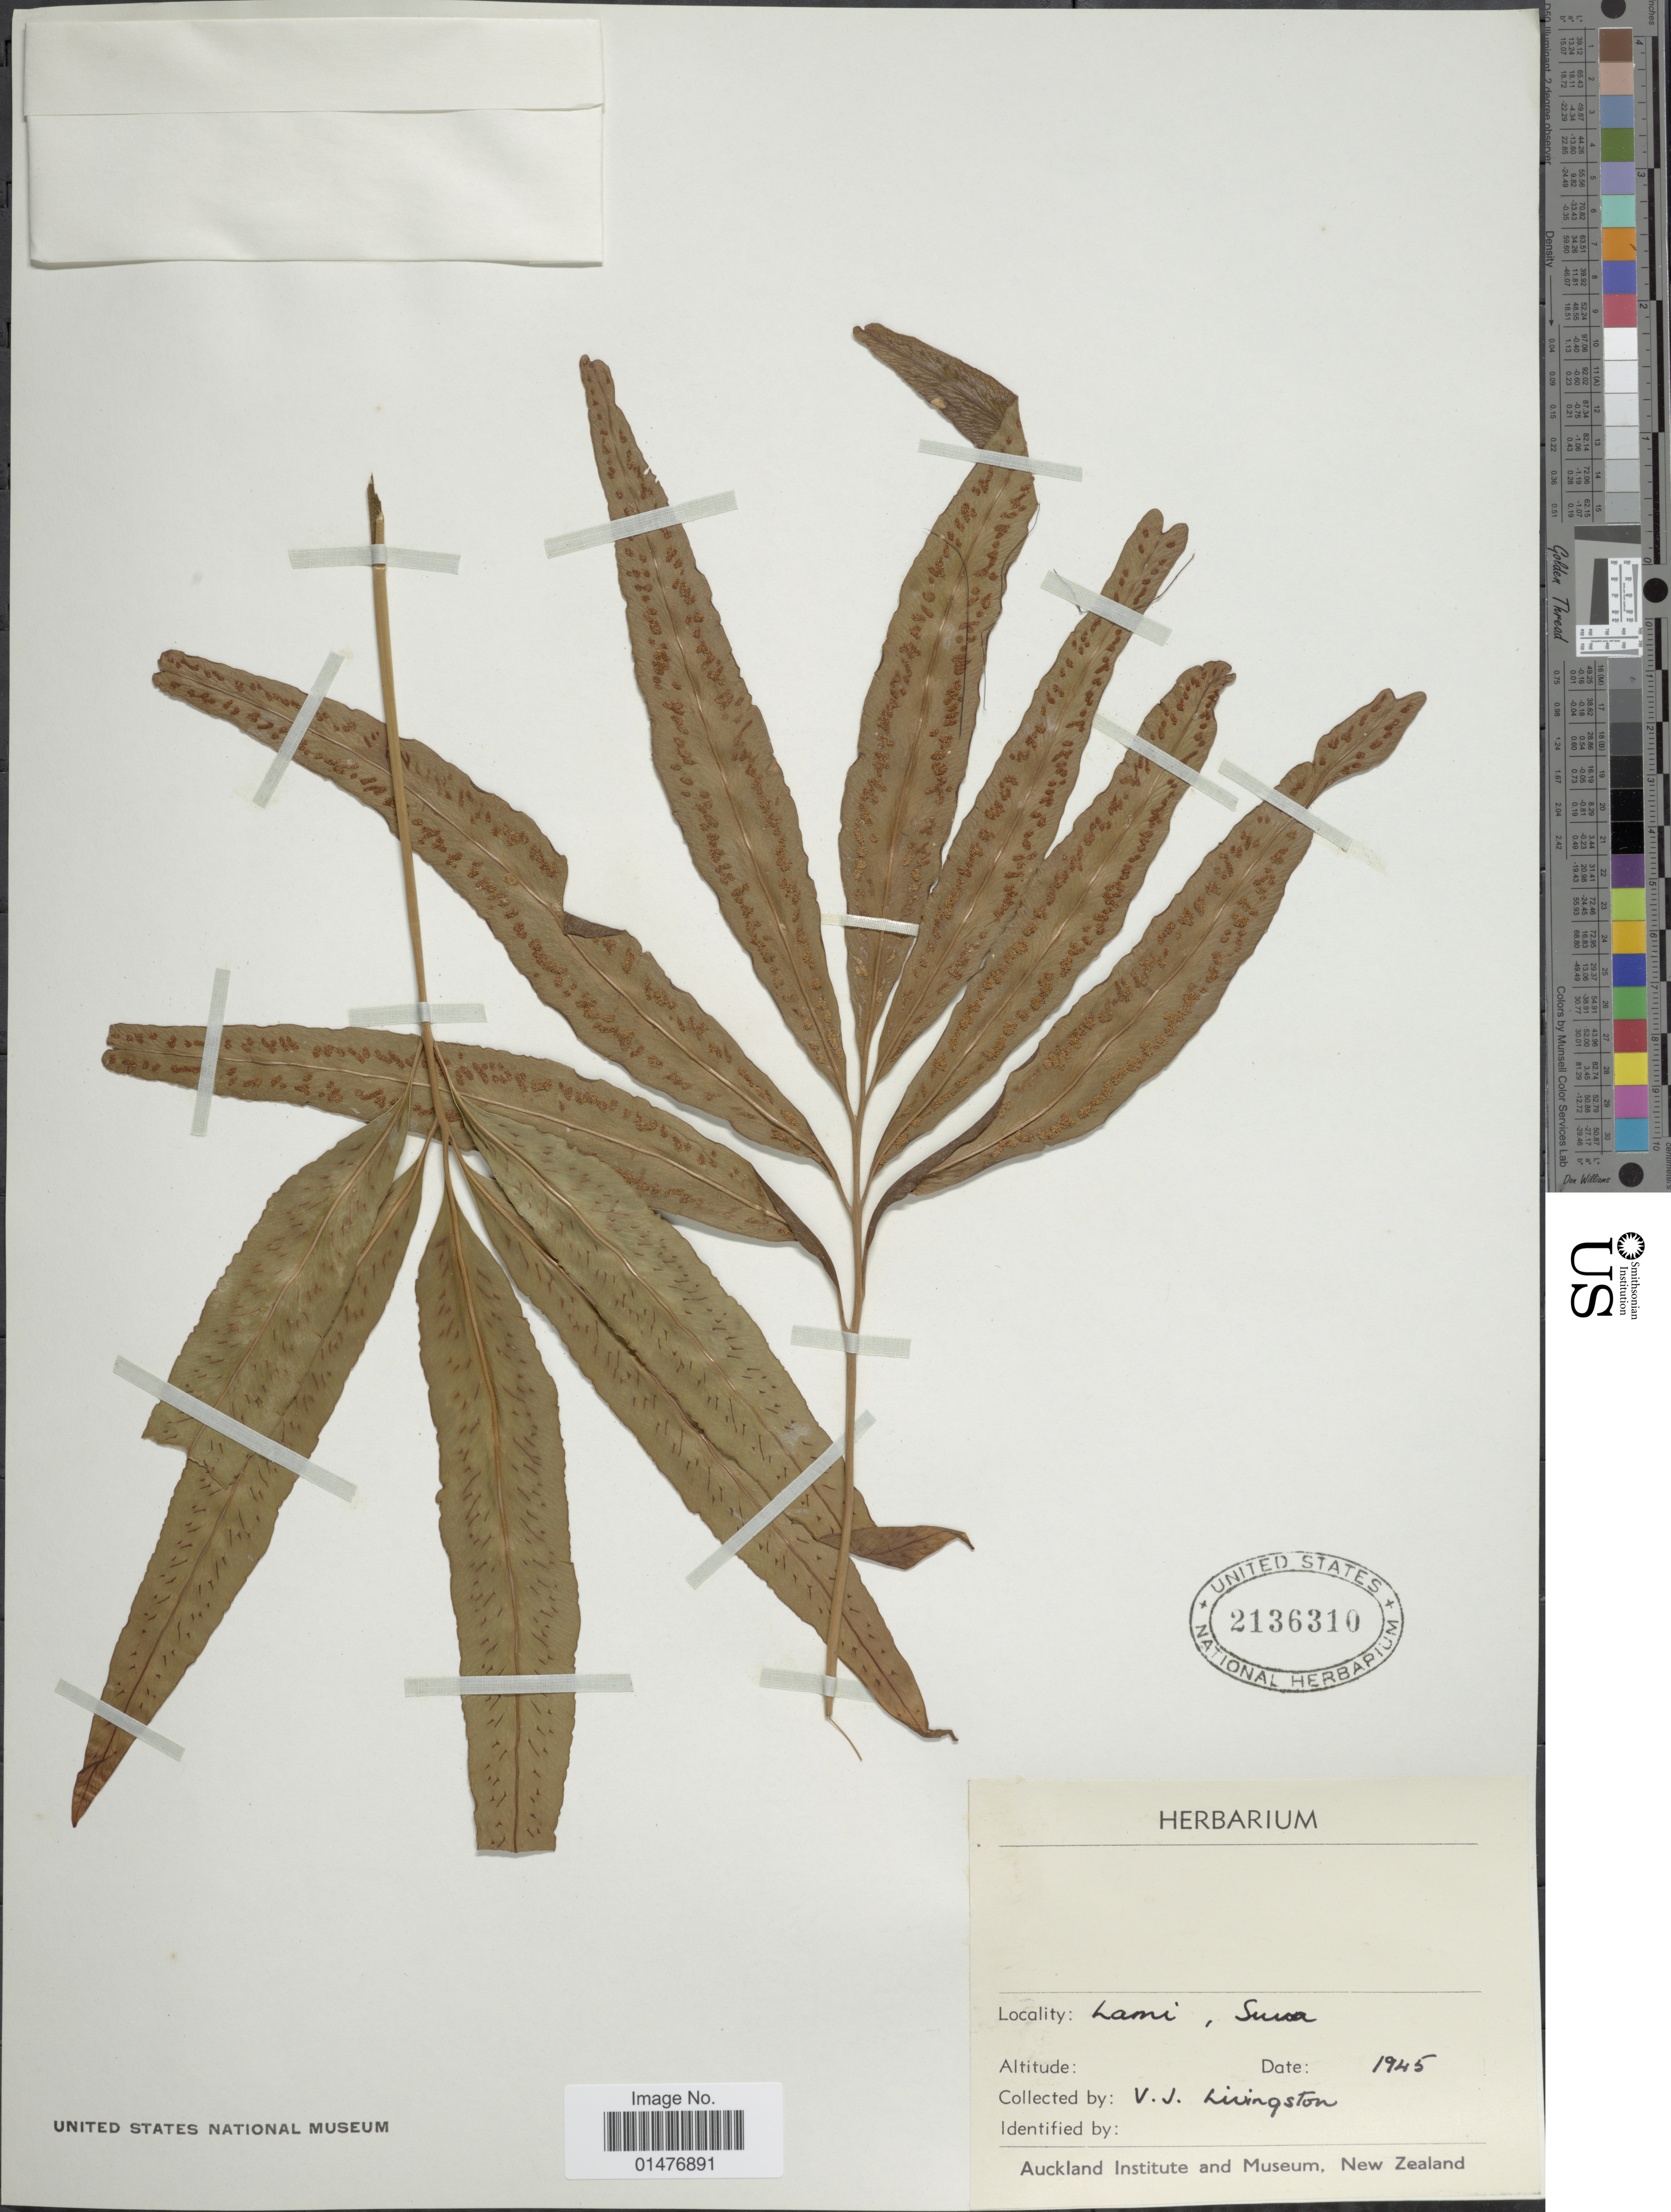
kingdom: Plantae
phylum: Tracheophyta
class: Polypodiopsida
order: Polypodiales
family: Pteridaceae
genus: Taenitis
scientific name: Taenitis pinnata var. brachysora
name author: (Baker) Holttum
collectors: V. Livingston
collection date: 1945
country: Fiji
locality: Lami, Suva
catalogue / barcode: US 2136310